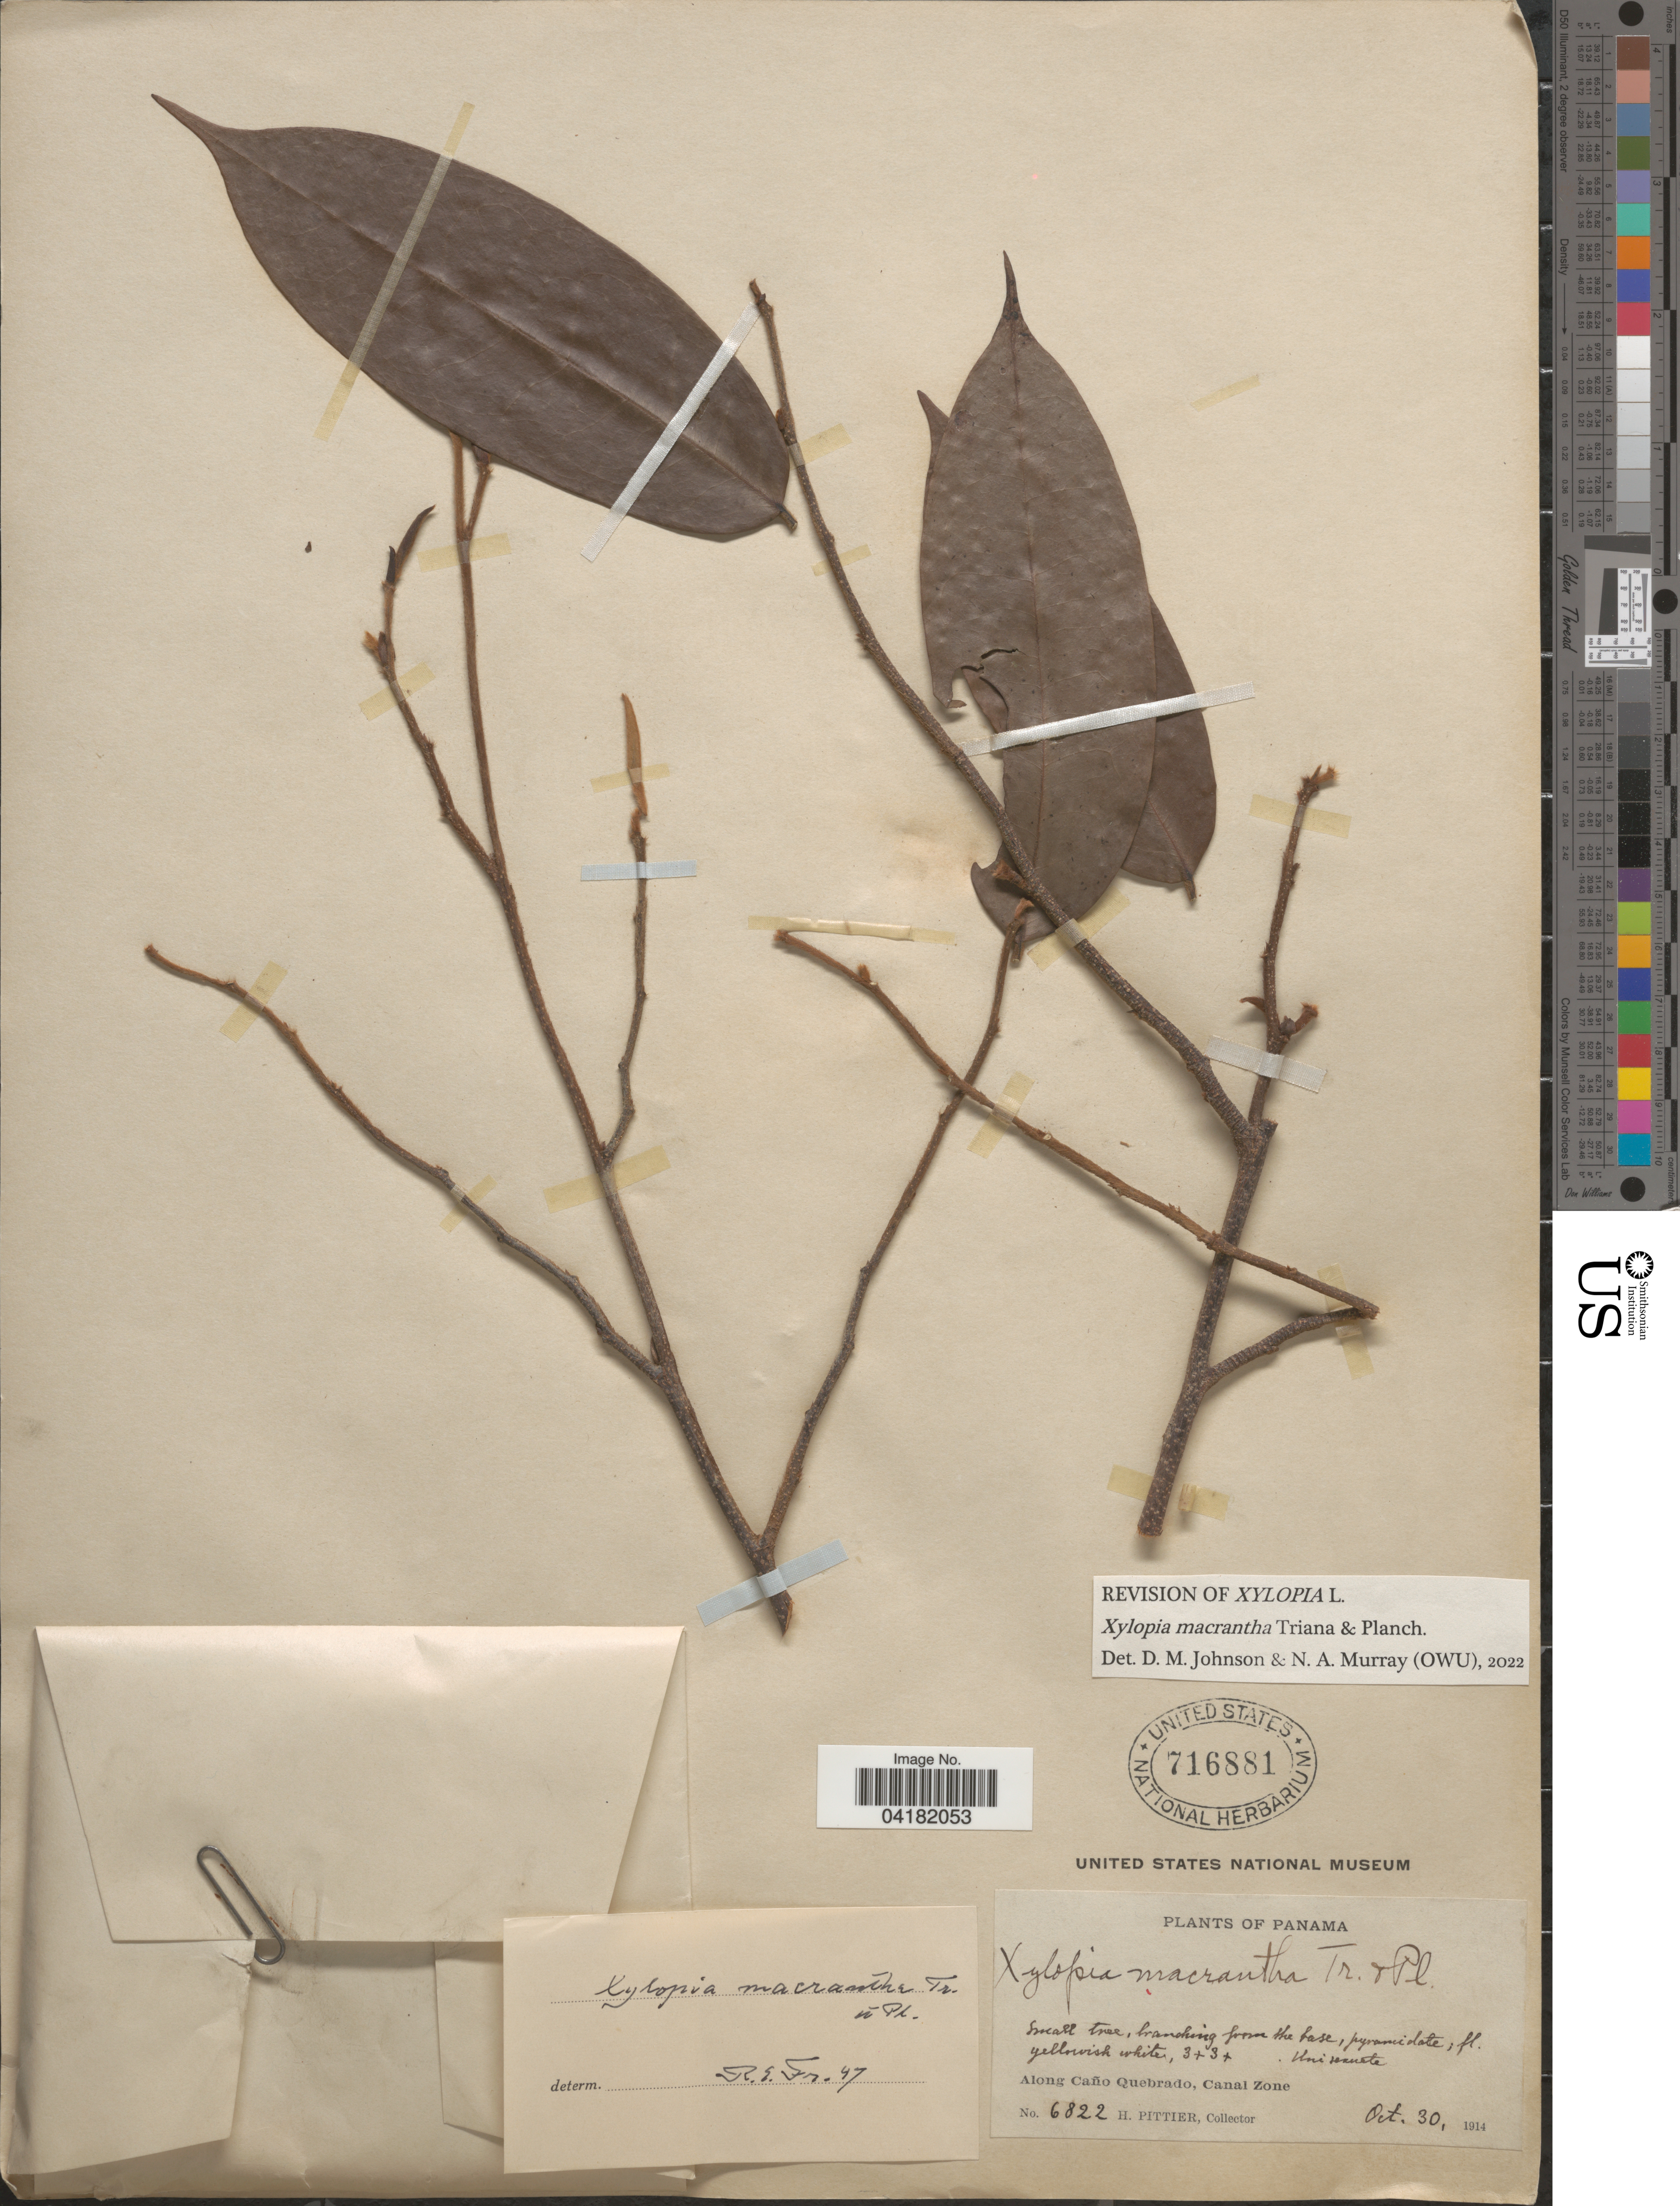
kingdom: Plantae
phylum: Tracheophyta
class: Magnoliopsida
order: Magnoliales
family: Annonaceae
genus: Xylopia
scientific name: Xylopia macrantha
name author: Planch. & Triana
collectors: H. F. Pittier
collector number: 6822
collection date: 1914-10-30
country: Panama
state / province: Colón / Panamá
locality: Along Caño Quebrado, Canal Zone.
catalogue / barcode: US 716881